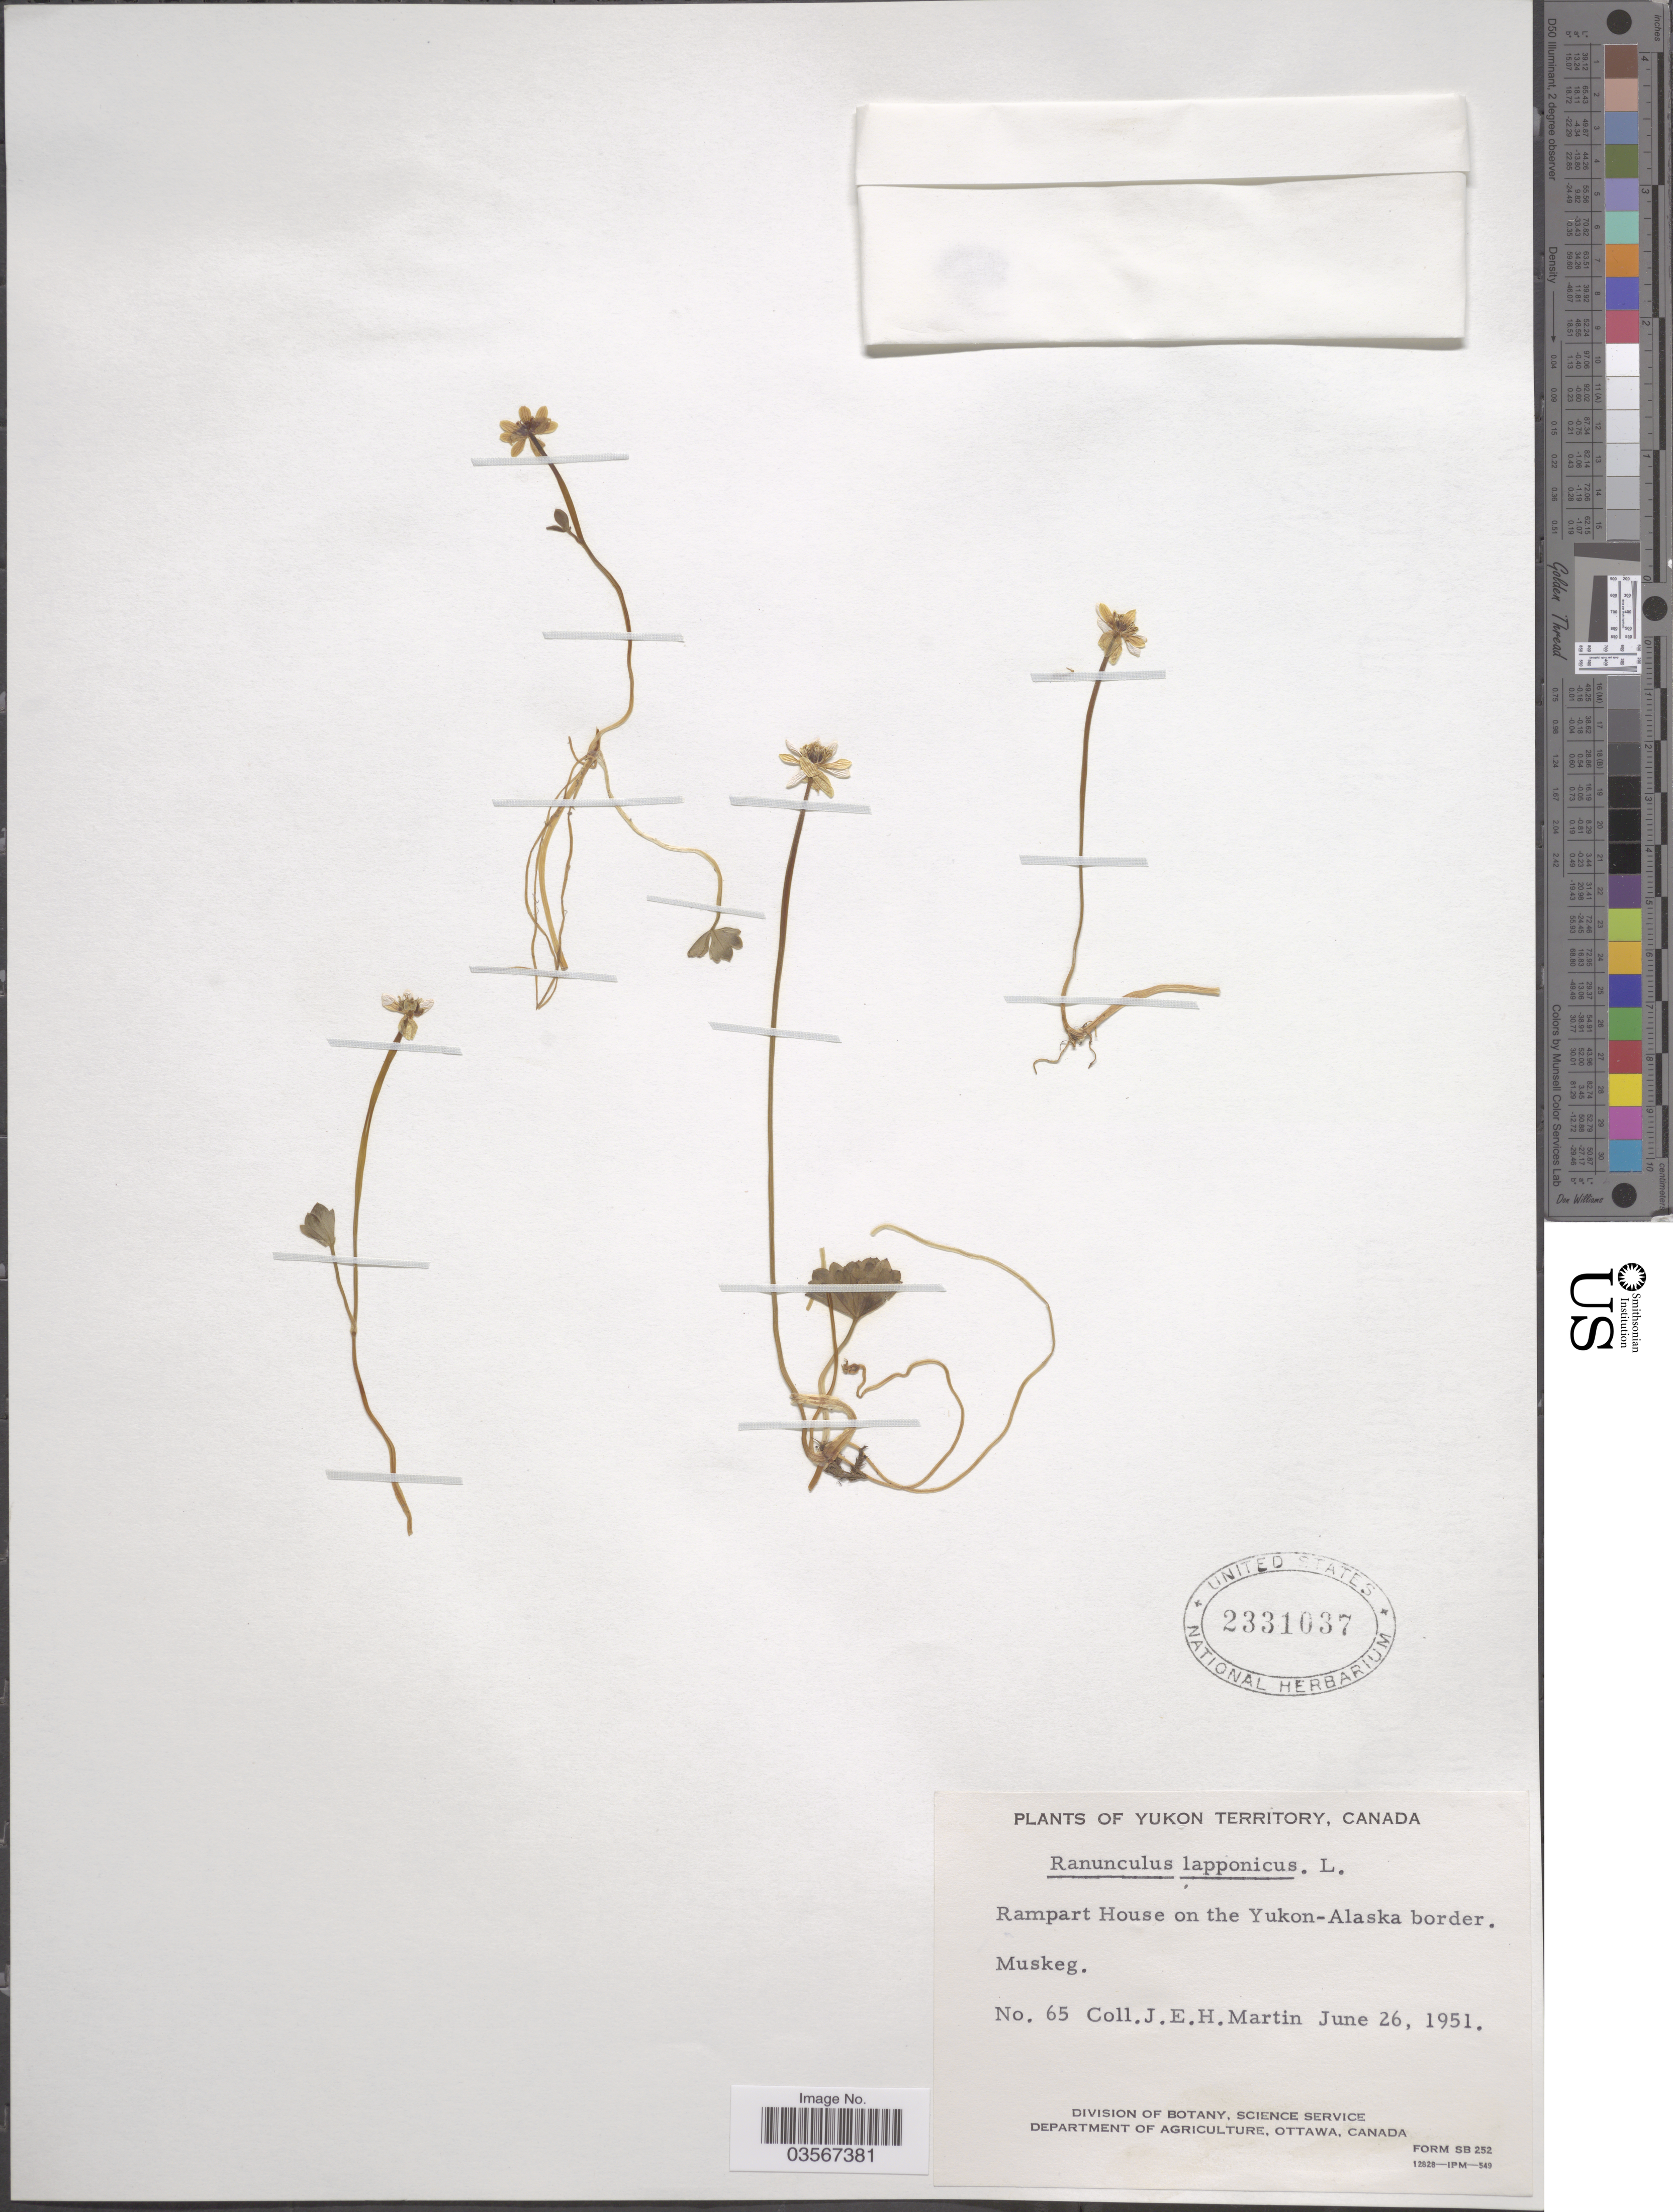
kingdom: Plantae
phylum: Tracheophyta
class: Magnoliopsida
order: Ranunculales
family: Ranunculaceae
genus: Ranunculus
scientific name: Ranunculus lapponicus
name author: L.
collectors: J. E. H. Martin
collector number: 65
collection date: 1951-06-26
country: Canada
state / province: Yukon Territory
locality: Rampart House on the Yukon-Alaska border.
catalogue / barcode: US 2331037